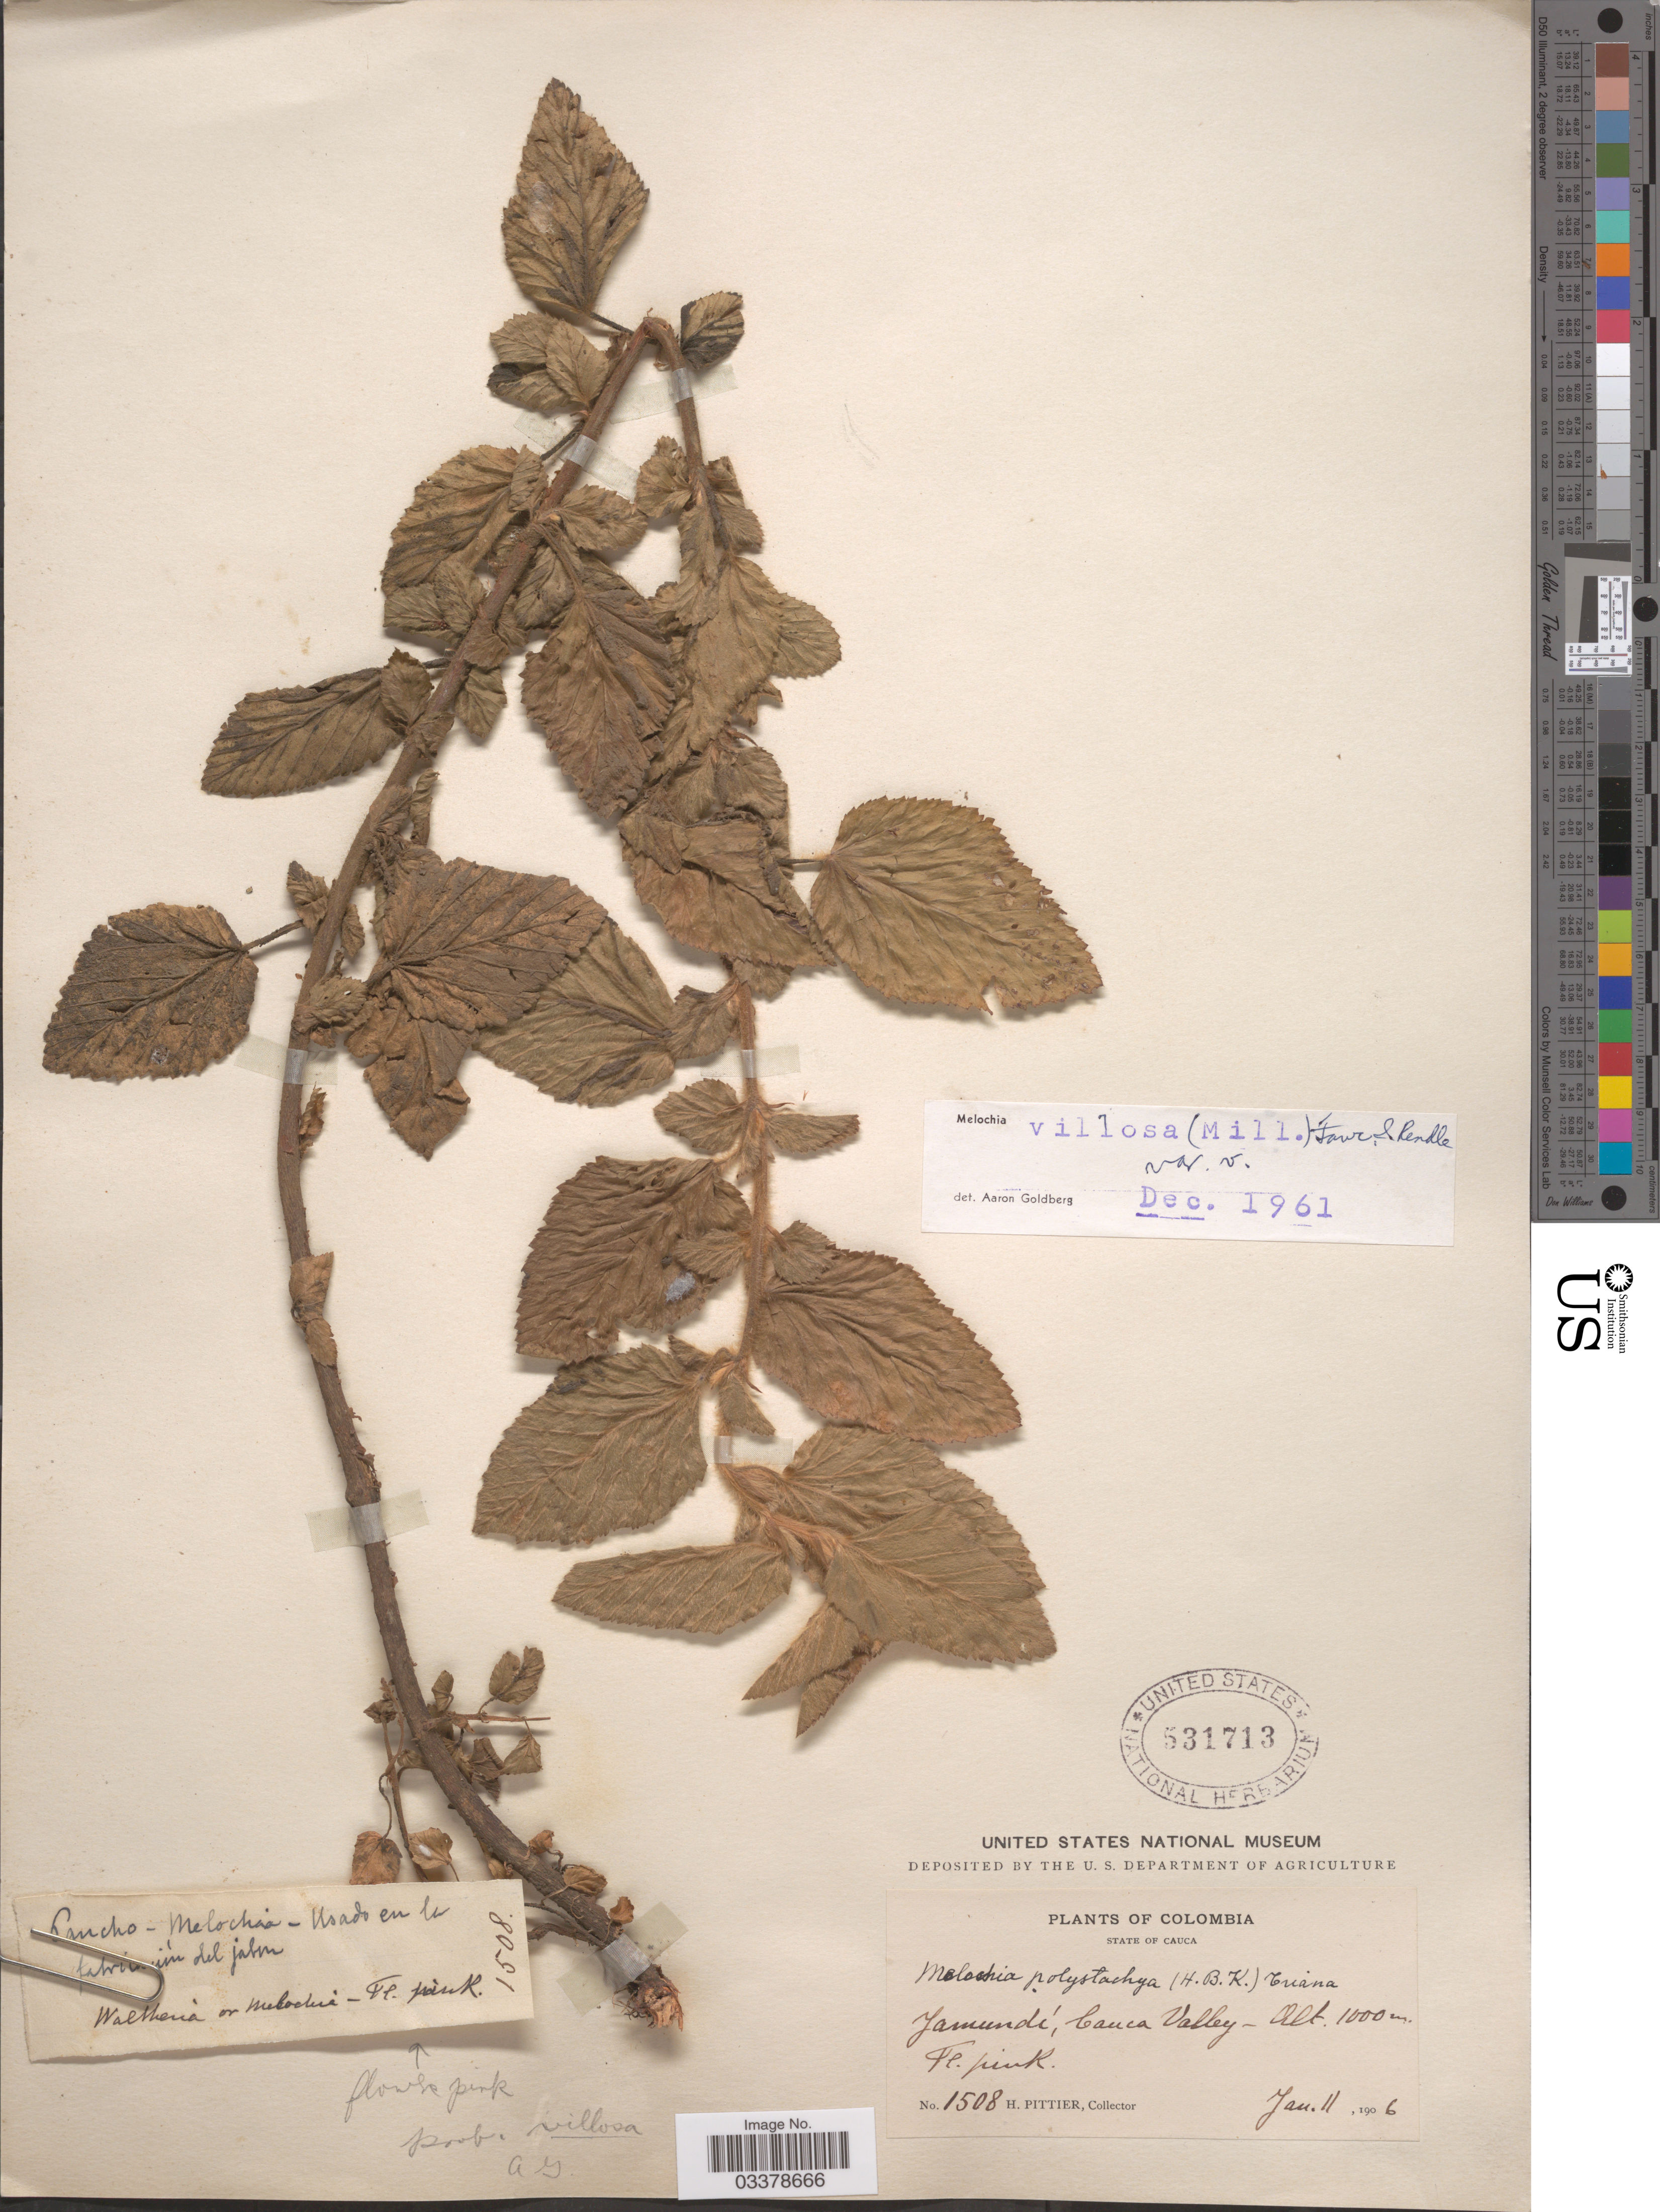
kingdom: Plantae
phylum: Tracheophyta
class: Magnoliopsida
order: Malvales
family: Malvaceae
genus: Melochia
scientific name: Melochia spicata var. spicata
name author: (L.) Fryxell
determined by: Dorr, L. J., (BOT), Smithsonian Institution - National Museum of Natural History (UNITED STATES)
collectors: H. F. Pittier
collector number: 1508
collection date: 1906-01-11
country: Colombia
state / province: Cauca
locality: Jamundí, Cauca Valley.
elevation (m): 1000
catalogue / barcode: US 531713